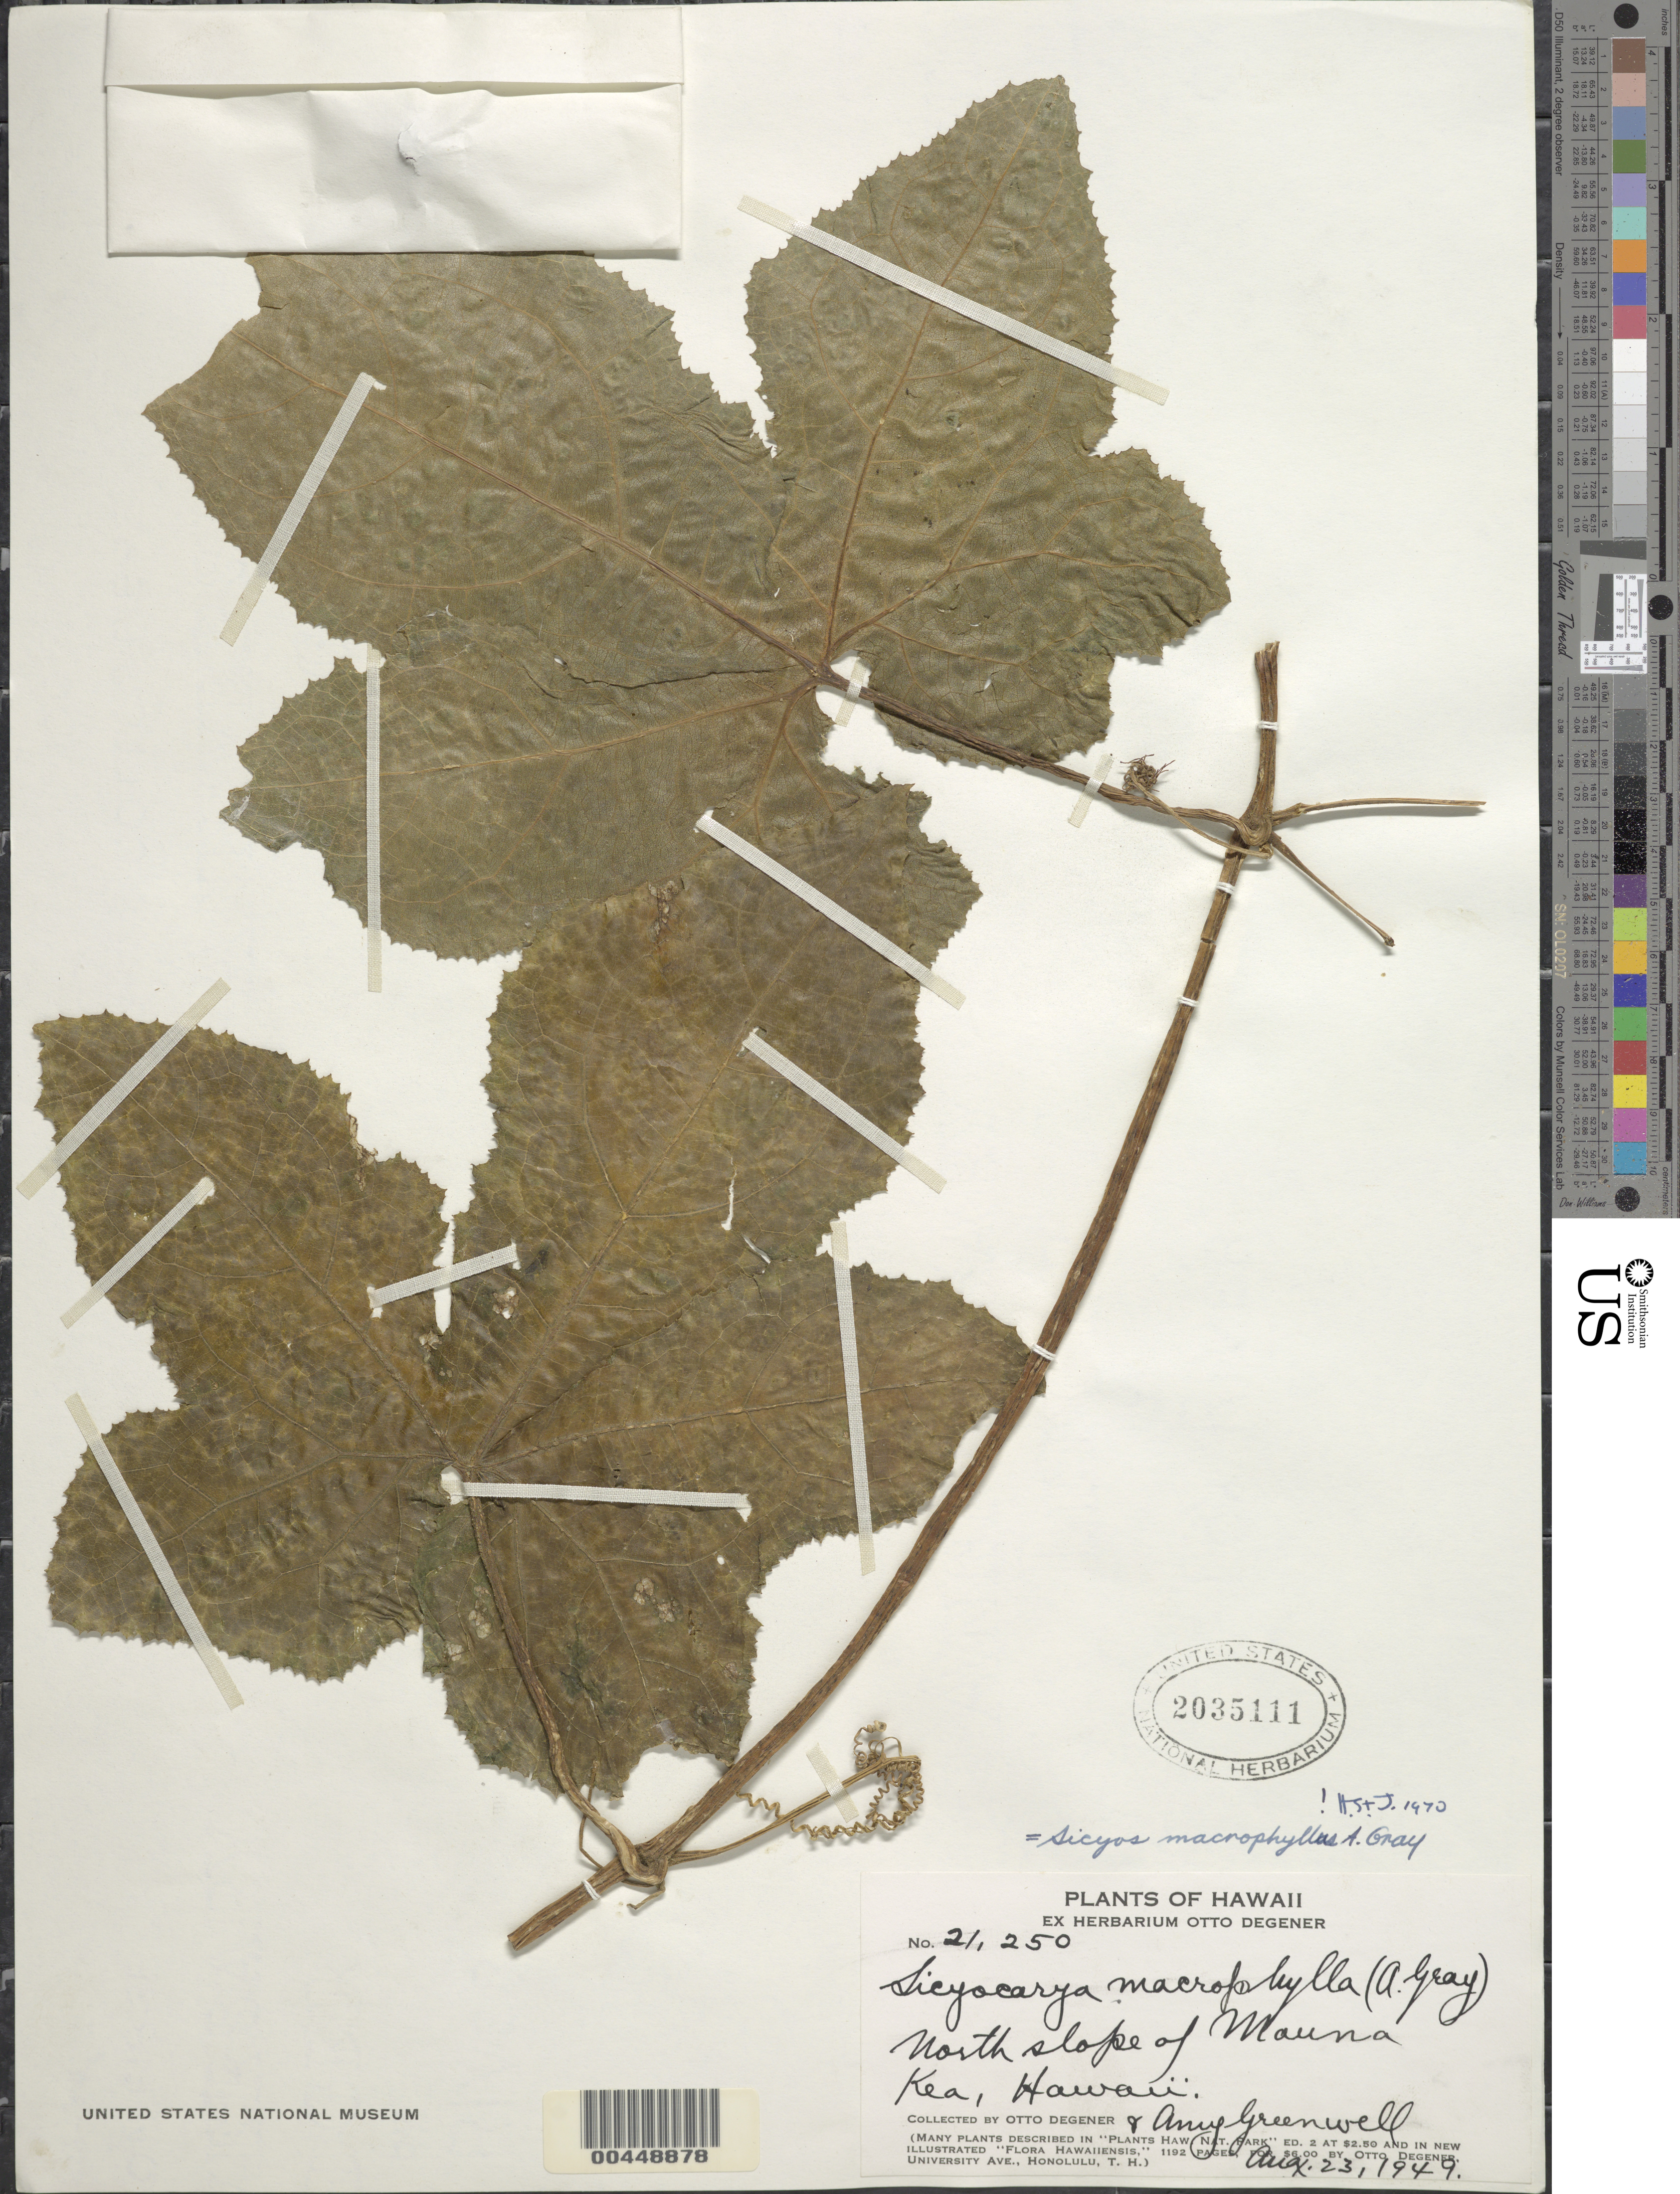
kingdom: Plantae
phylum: Tracheophyta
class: Magnoliopsida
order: Cucurbitales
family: Cucurbitaceae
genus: Sicyos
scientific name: Sicyos macrophyllus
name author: A. Gray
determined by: St. John, H.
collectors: O. Degener & A. B. Greenwell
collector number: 21250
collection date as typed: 23 Aug 1949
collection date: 1949-08-23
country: United States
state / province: Hawaii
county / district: Hawaii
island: Hawaii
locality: N slope of Mauna Kea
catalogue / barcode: US 2035111